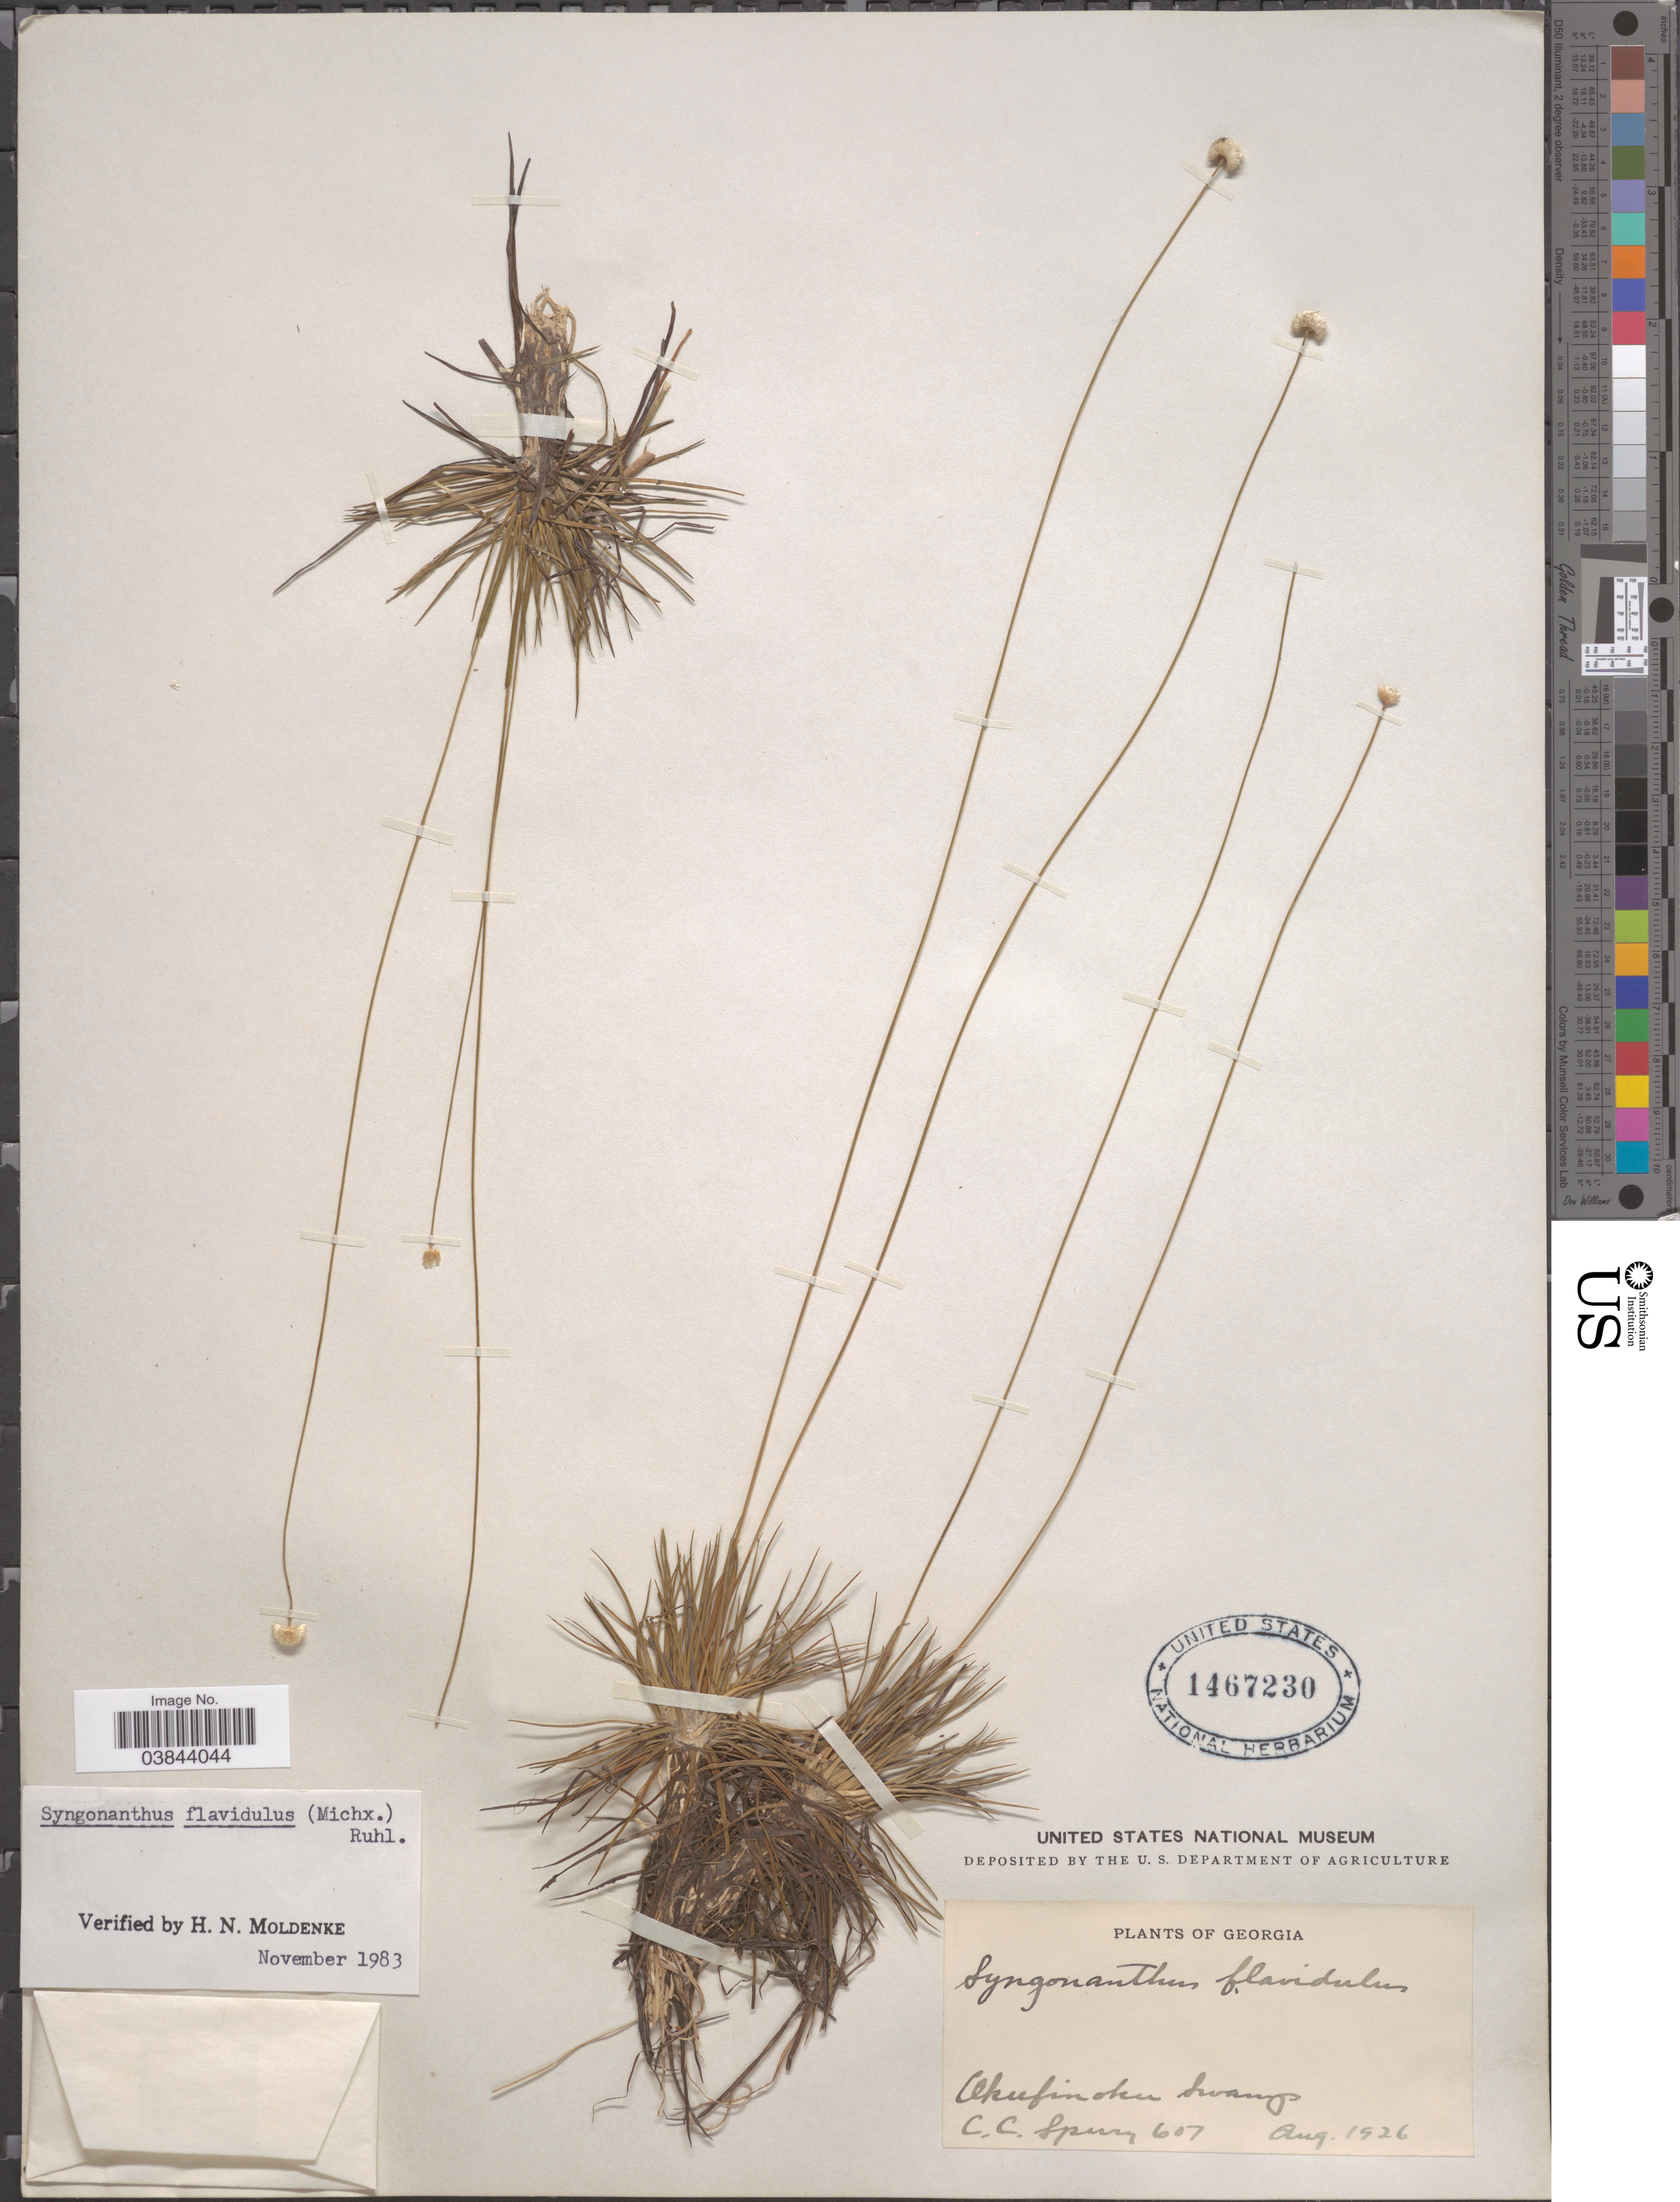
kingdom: Plantae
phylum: Tracheophyta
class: Liliopsida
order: Poales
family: Eriocaulaceae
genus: Syngonanthus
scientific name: Syngonanthus flavidulus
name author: (Michx.) Ruhland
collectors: C. C. Sperry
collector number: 607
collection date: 1926-08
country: United States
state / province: Georgia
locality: Okeefinokee Swamps.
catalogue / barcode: US 1467230